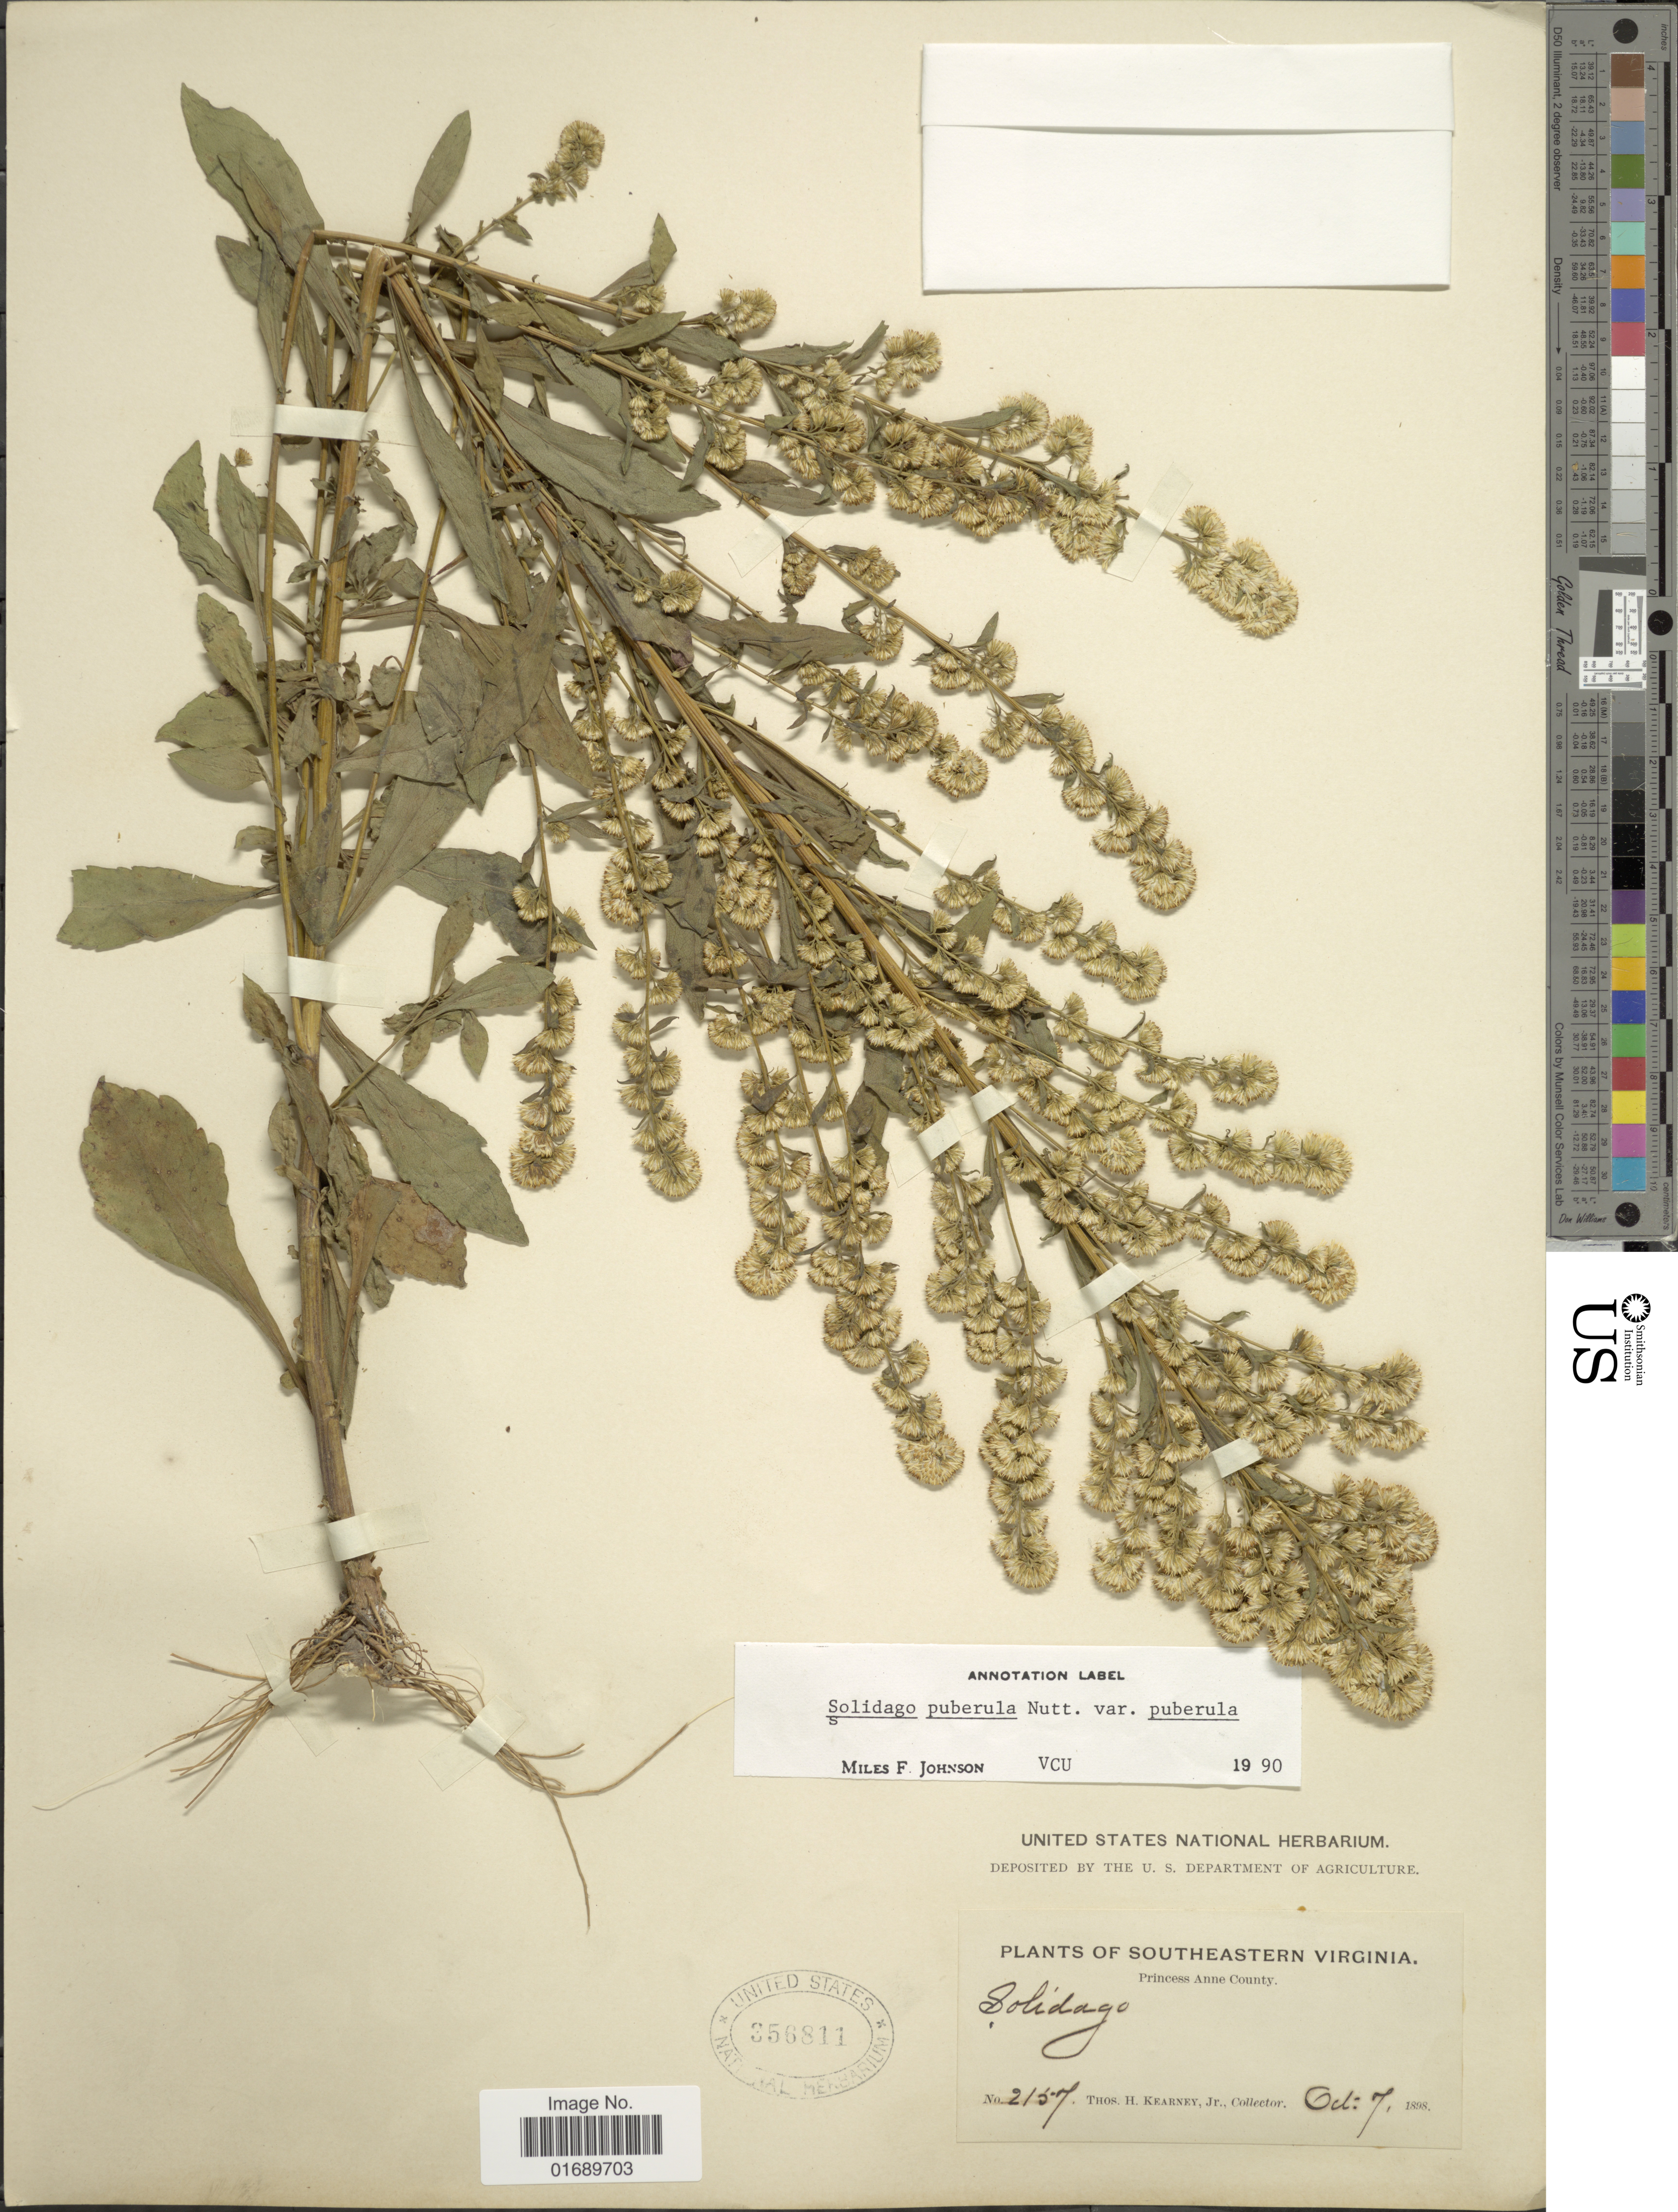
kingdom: Plantae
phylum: Tracheophyta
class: Magnoliopsida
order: Asterales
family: Asteraceae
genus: Solidago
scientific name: Solidago puberula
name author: Nutt.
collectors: T. H. Kearney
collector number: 2157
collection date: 1898-10-07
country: United States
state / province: Virginia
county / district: City of Virginia Beach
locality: Southeastern Virginia, Princess Anne (=historic county name) County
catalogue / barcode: US 356811